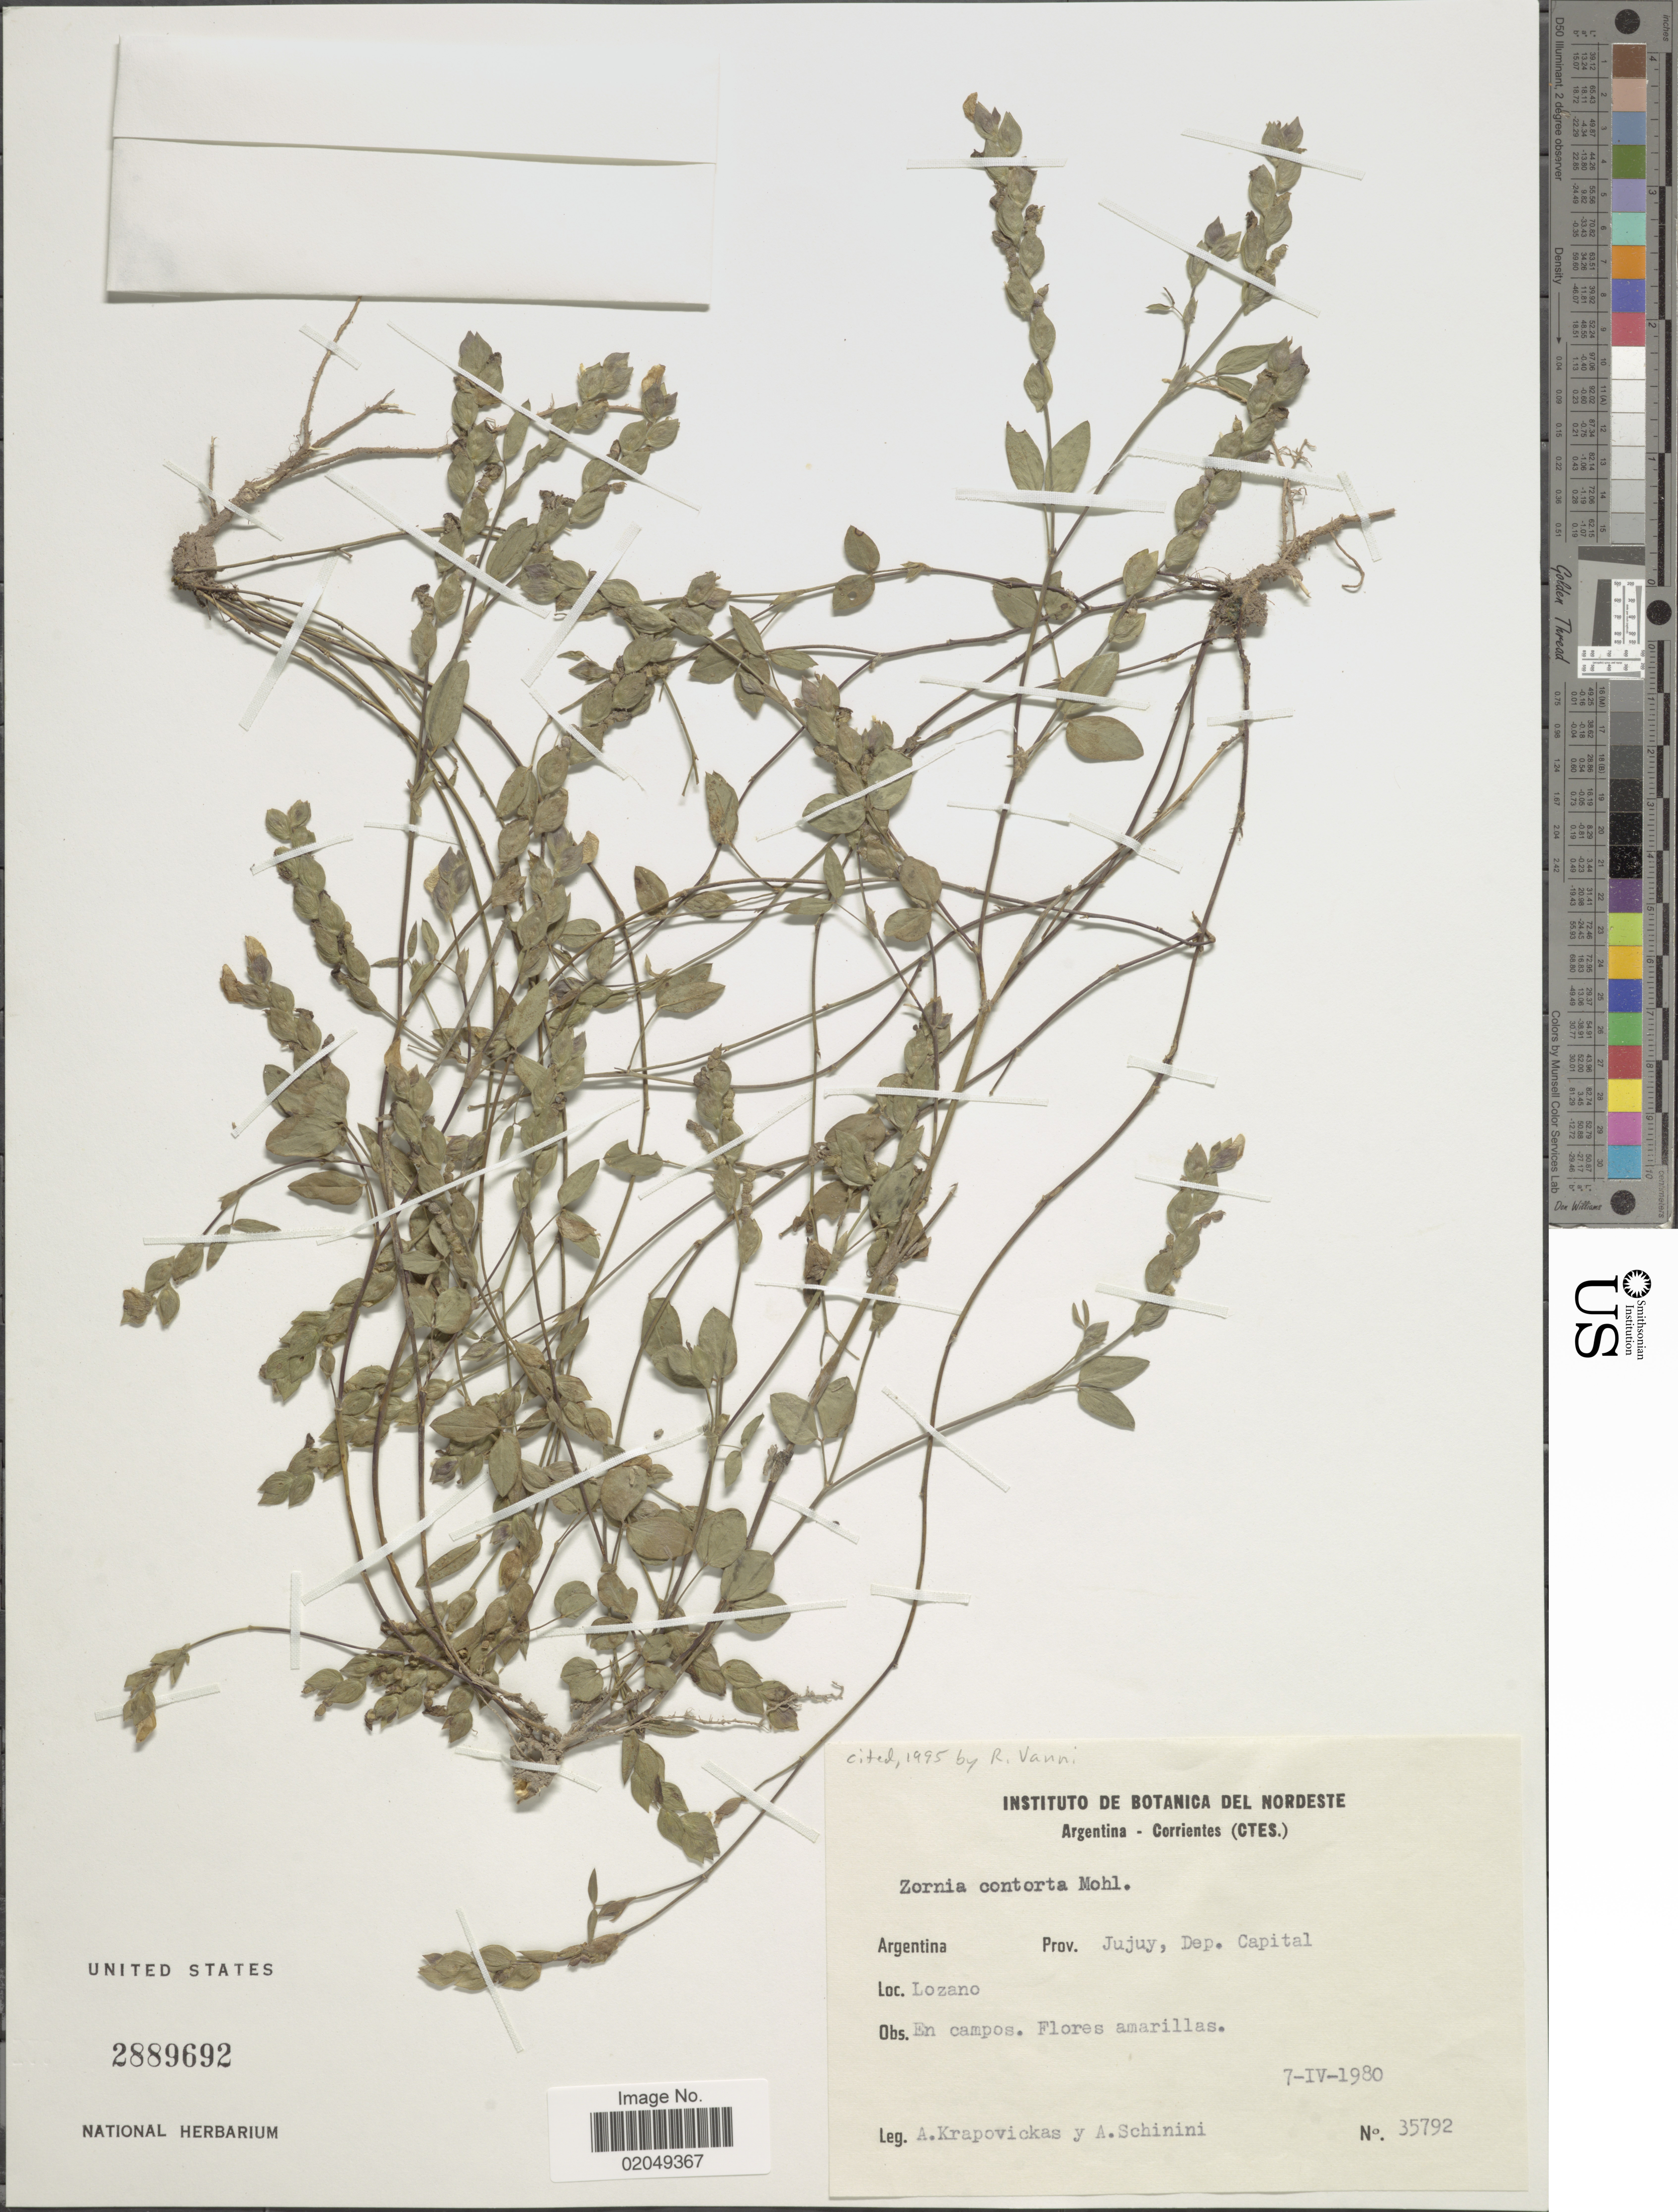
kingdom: Plantae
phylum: Tracheophyta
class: Magnoliopsida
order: Fabales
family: Fabaceae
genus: Zornia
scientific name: Zornia contorta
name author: Mohlenbr.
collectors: A. Krapovickas & A. Schinini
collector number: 35792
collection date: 1980-04-07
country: Argentina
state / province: Jujuy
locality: Dep. Capital, Lozano, en campos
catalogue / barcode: US 2889692